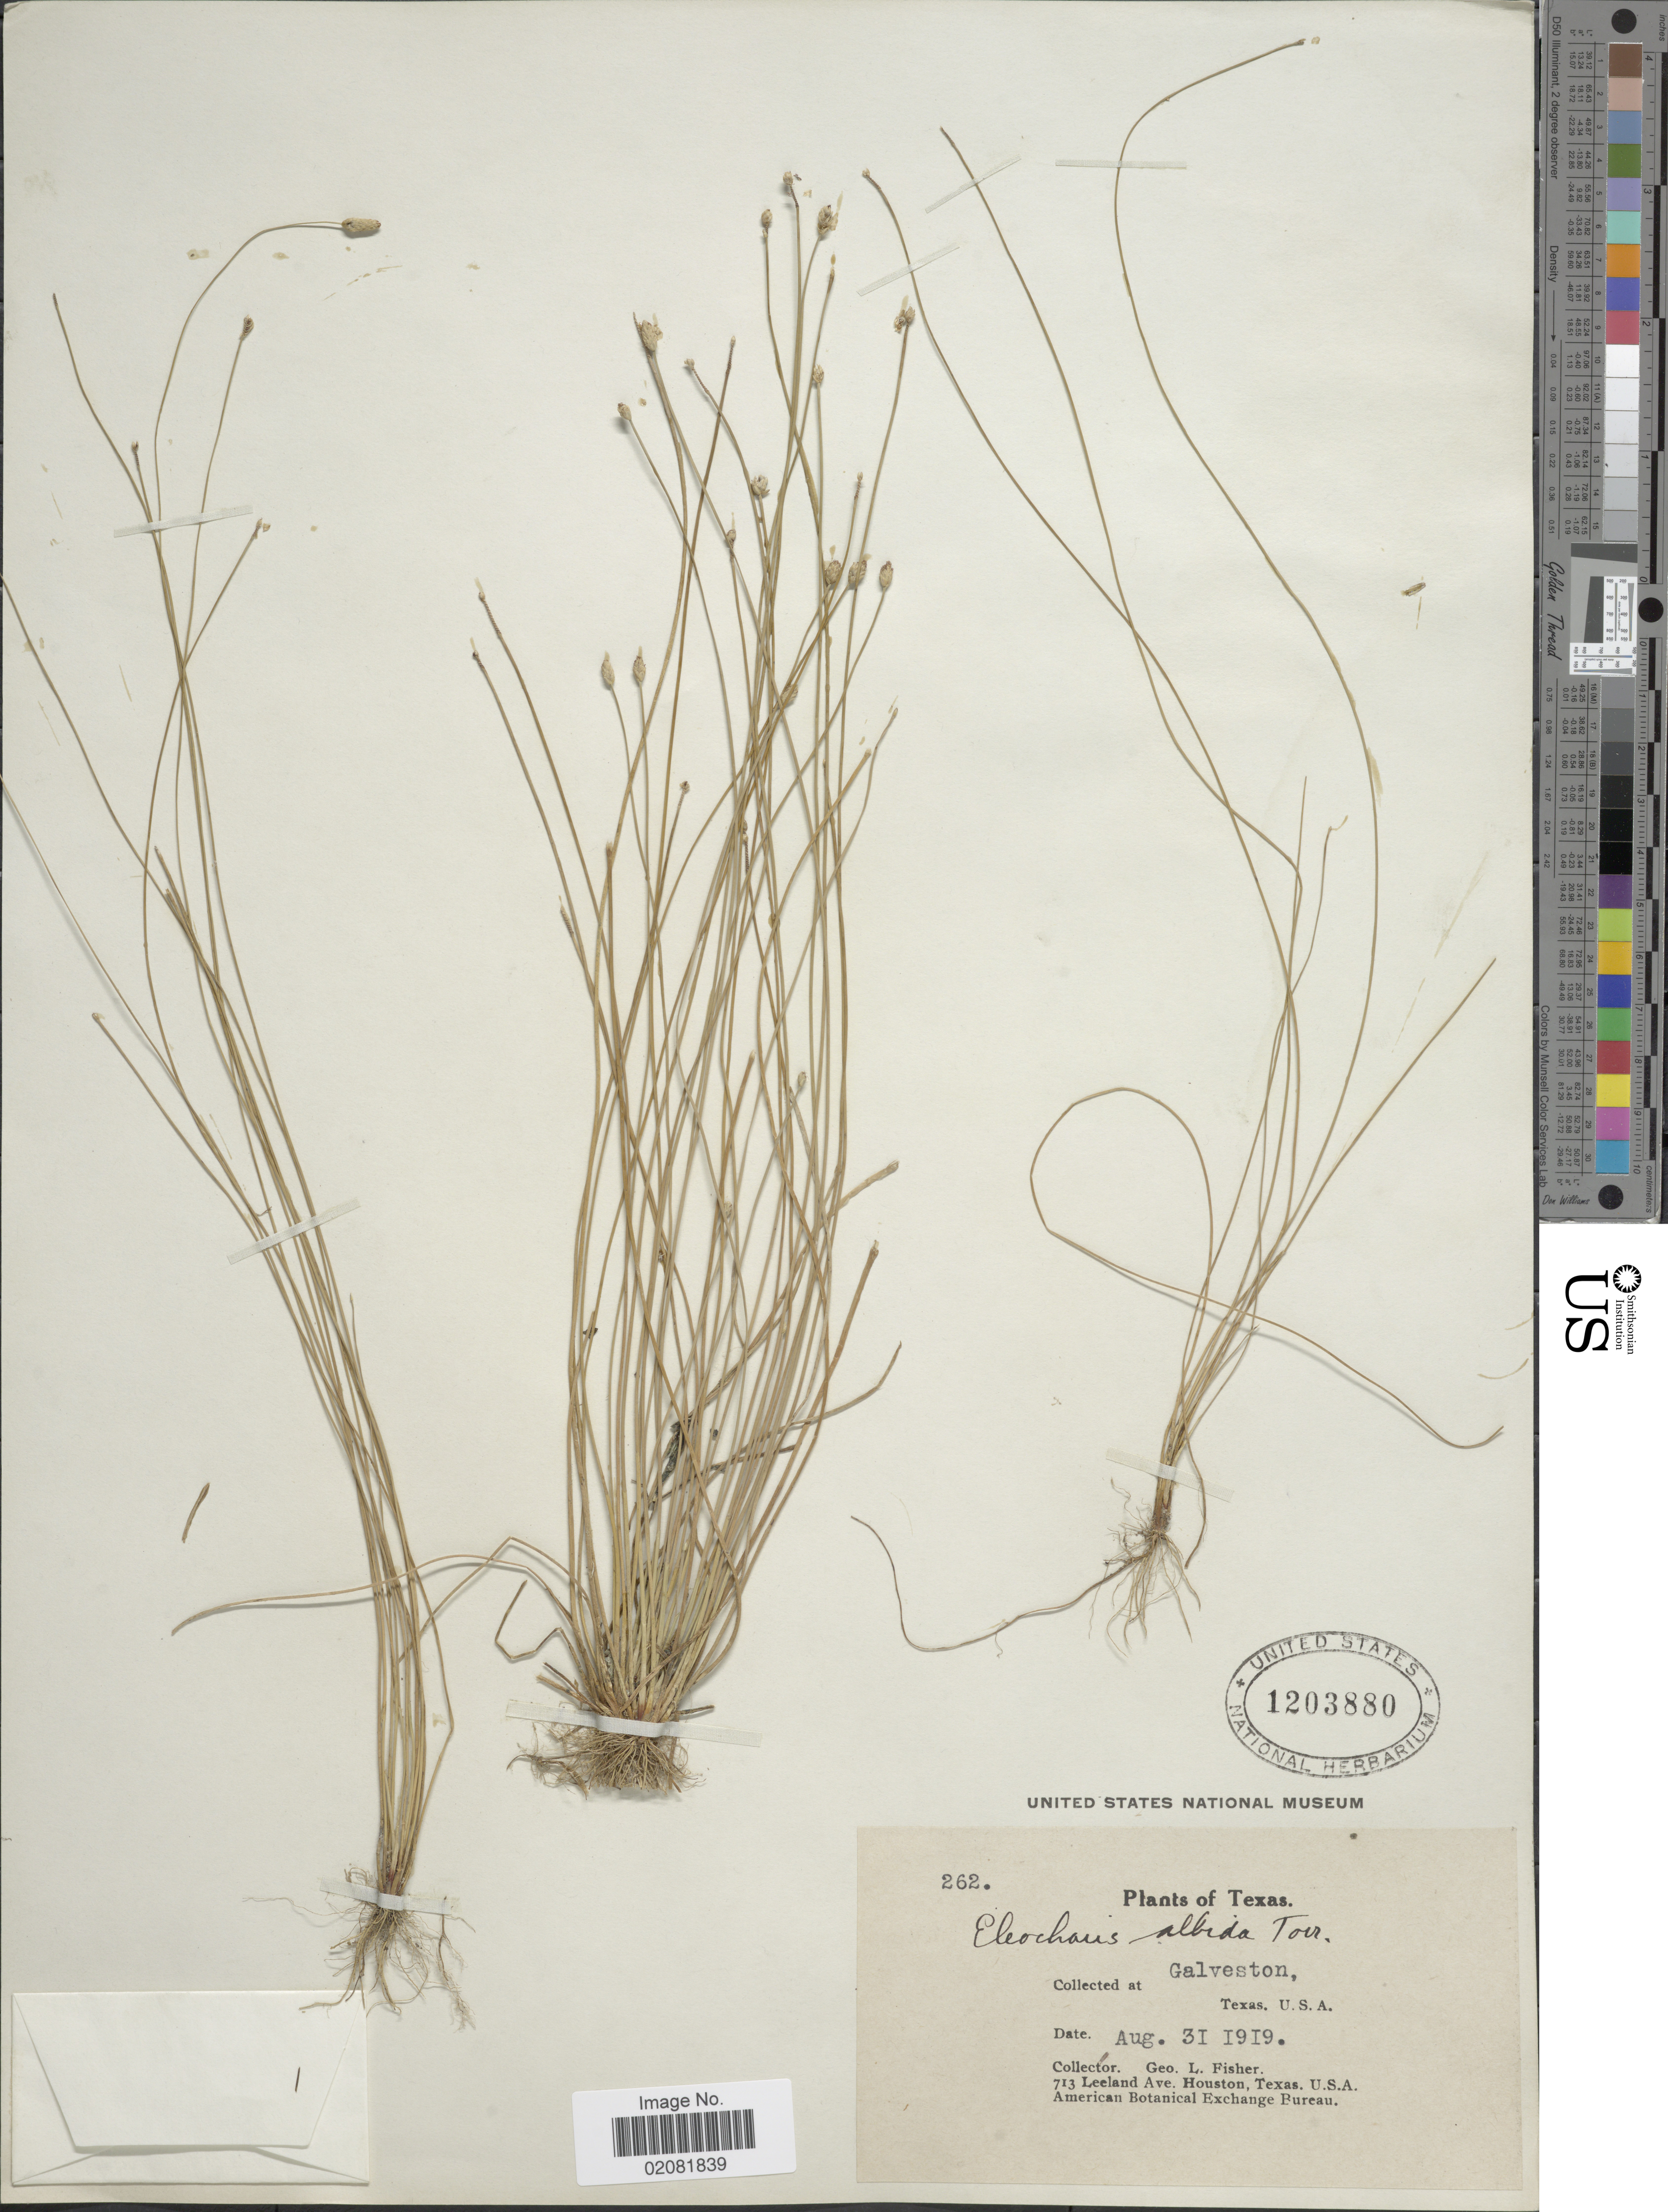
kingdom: Plantae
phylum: Tracheophyta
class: Liliopsida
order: Poales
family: Cyperaceae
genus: Eleocharis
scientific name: Eleocharis albida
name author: Torr.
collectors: G. L. Fisher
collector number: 262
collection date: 1919-08-31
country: United States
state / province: Texas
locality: Galveston, Texas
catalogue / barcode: US 1203880